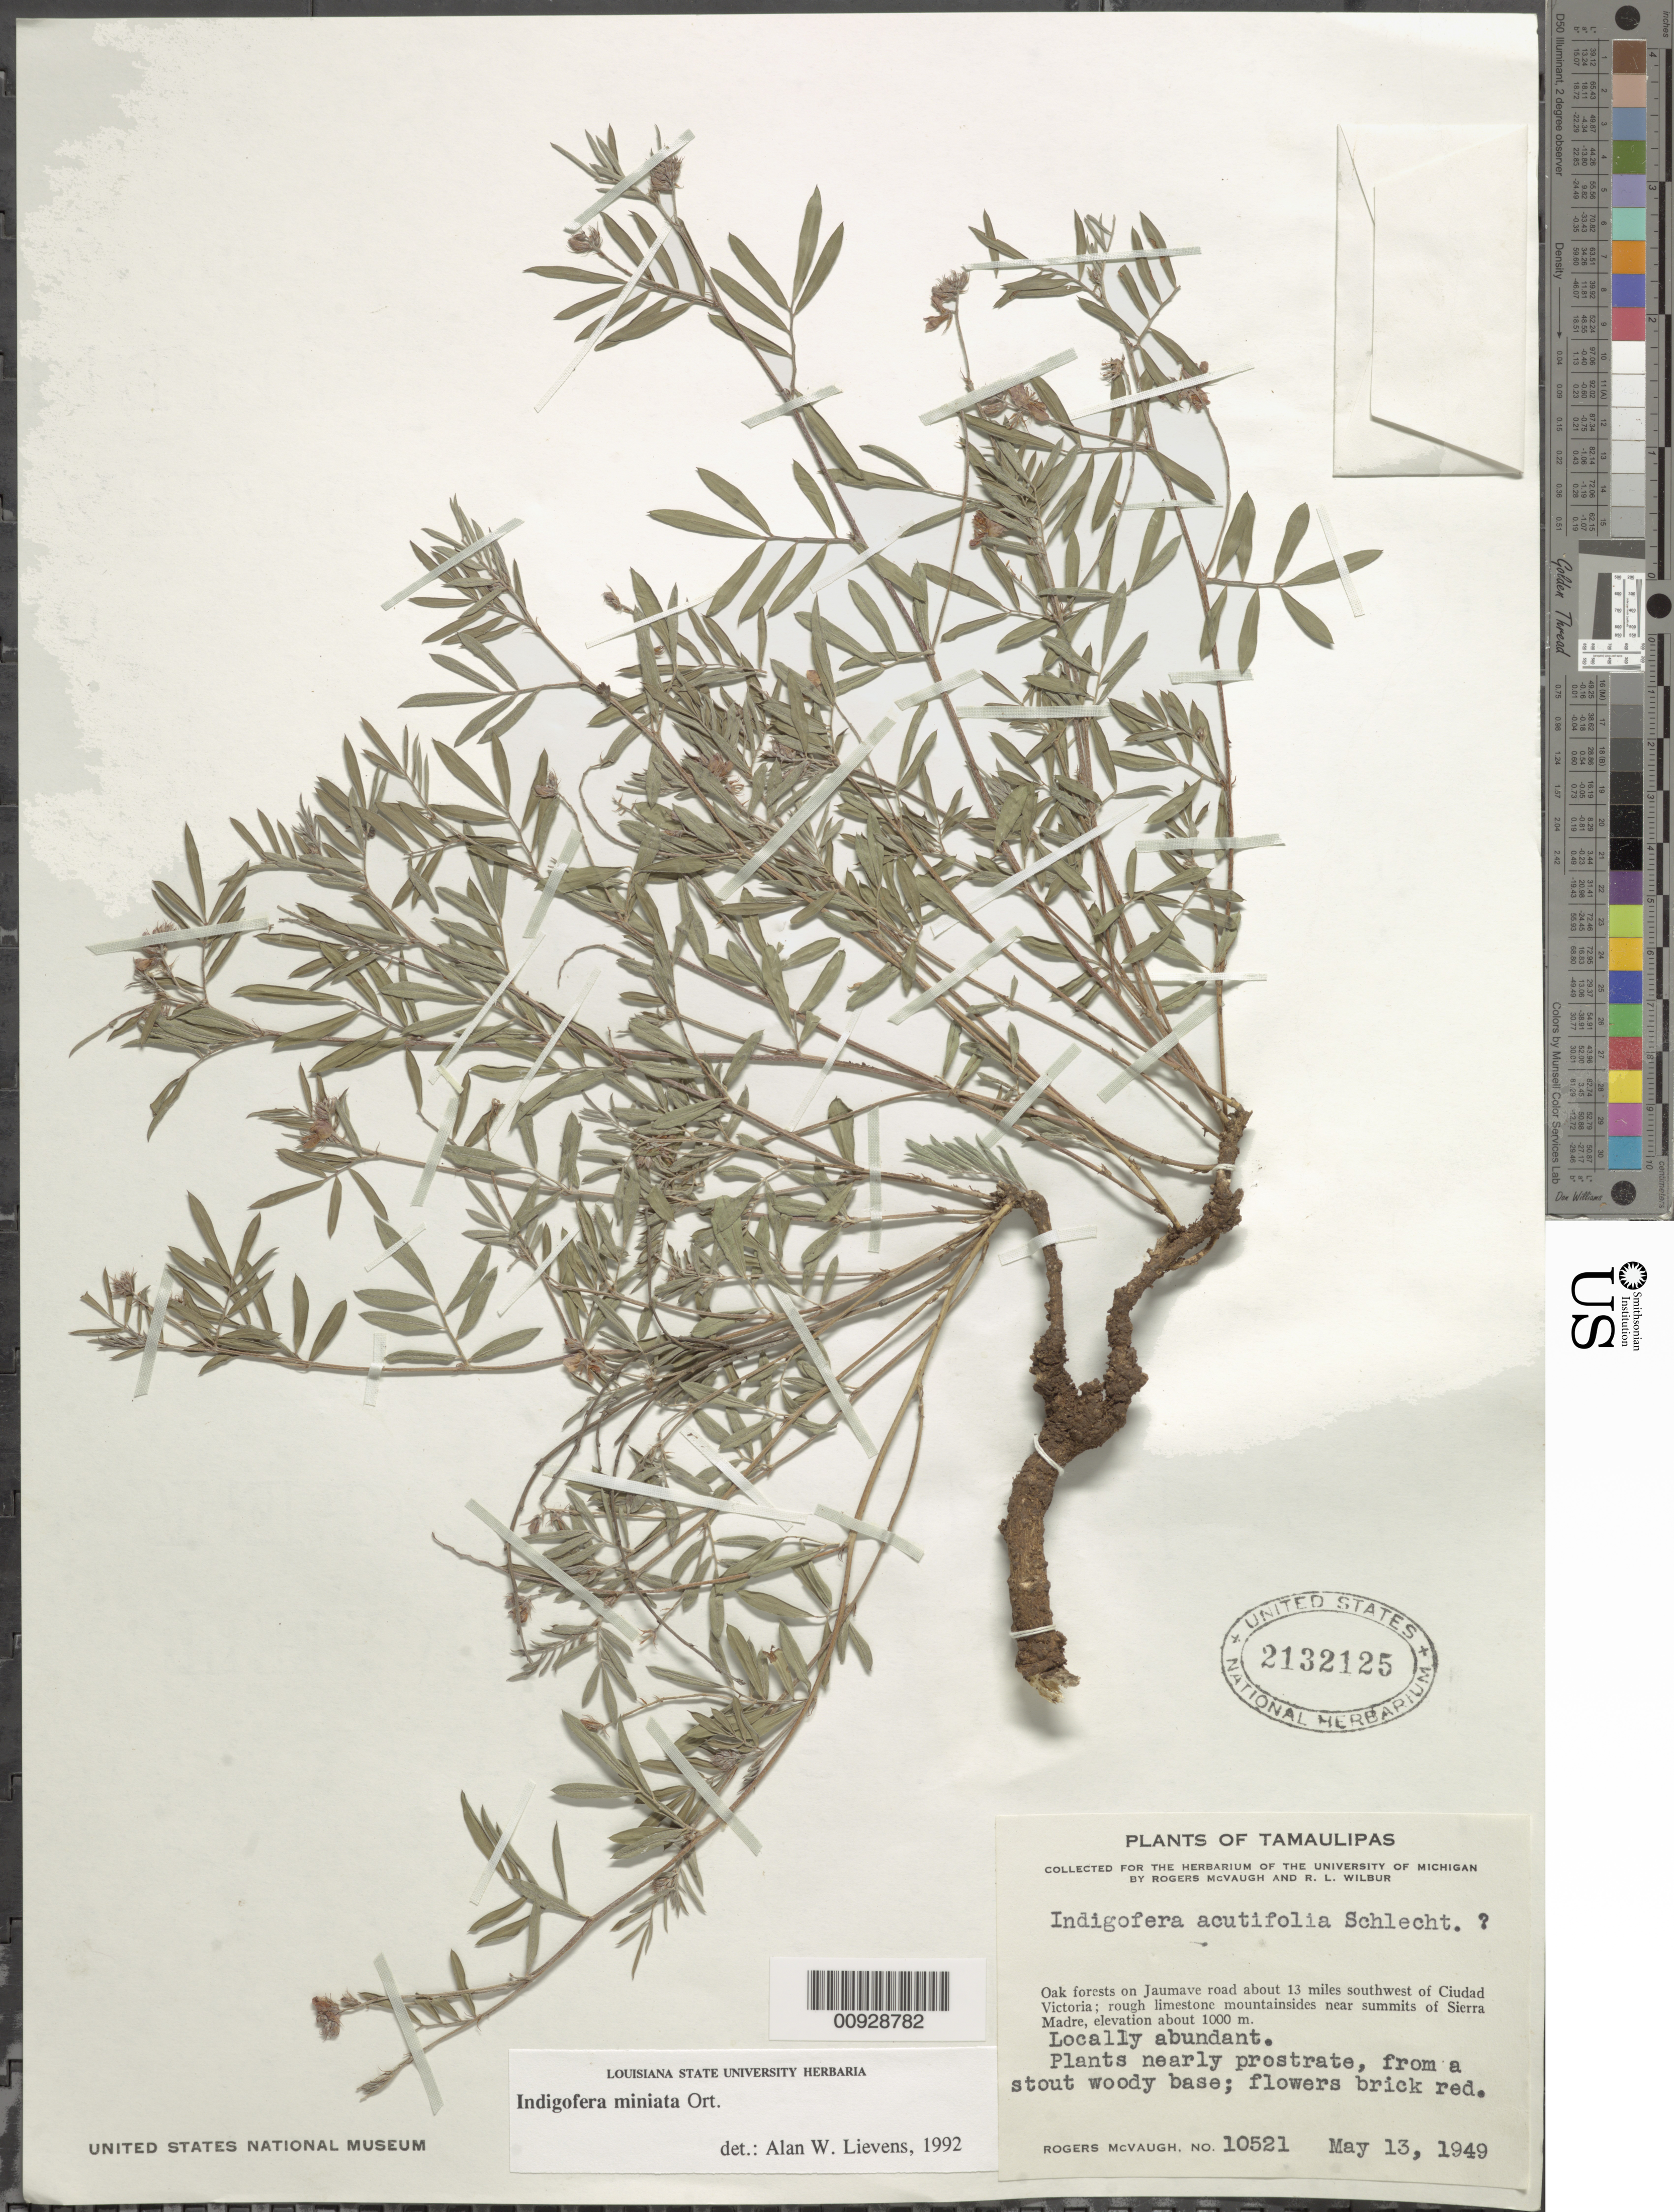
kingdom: Plantae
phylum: Tracheophyta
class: Magnoliopsida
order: Fabales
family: Fabaceae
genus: Indigofera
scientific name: Indigofera miniata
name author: Orteg.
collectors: R. McVaugh & R. L. Wilbur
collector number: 10521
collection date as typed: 13 May 1949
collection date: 1949-05-13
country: Mexico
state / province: Tamaulipas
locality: On Jaumave road about 13 miles southwest of Ciudad Victoria. Near summits of Sierra Madre.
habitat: Oak forests; rough limestone mountainsides near summits of Sierra. Locally abundant.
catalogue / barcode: US 2132125